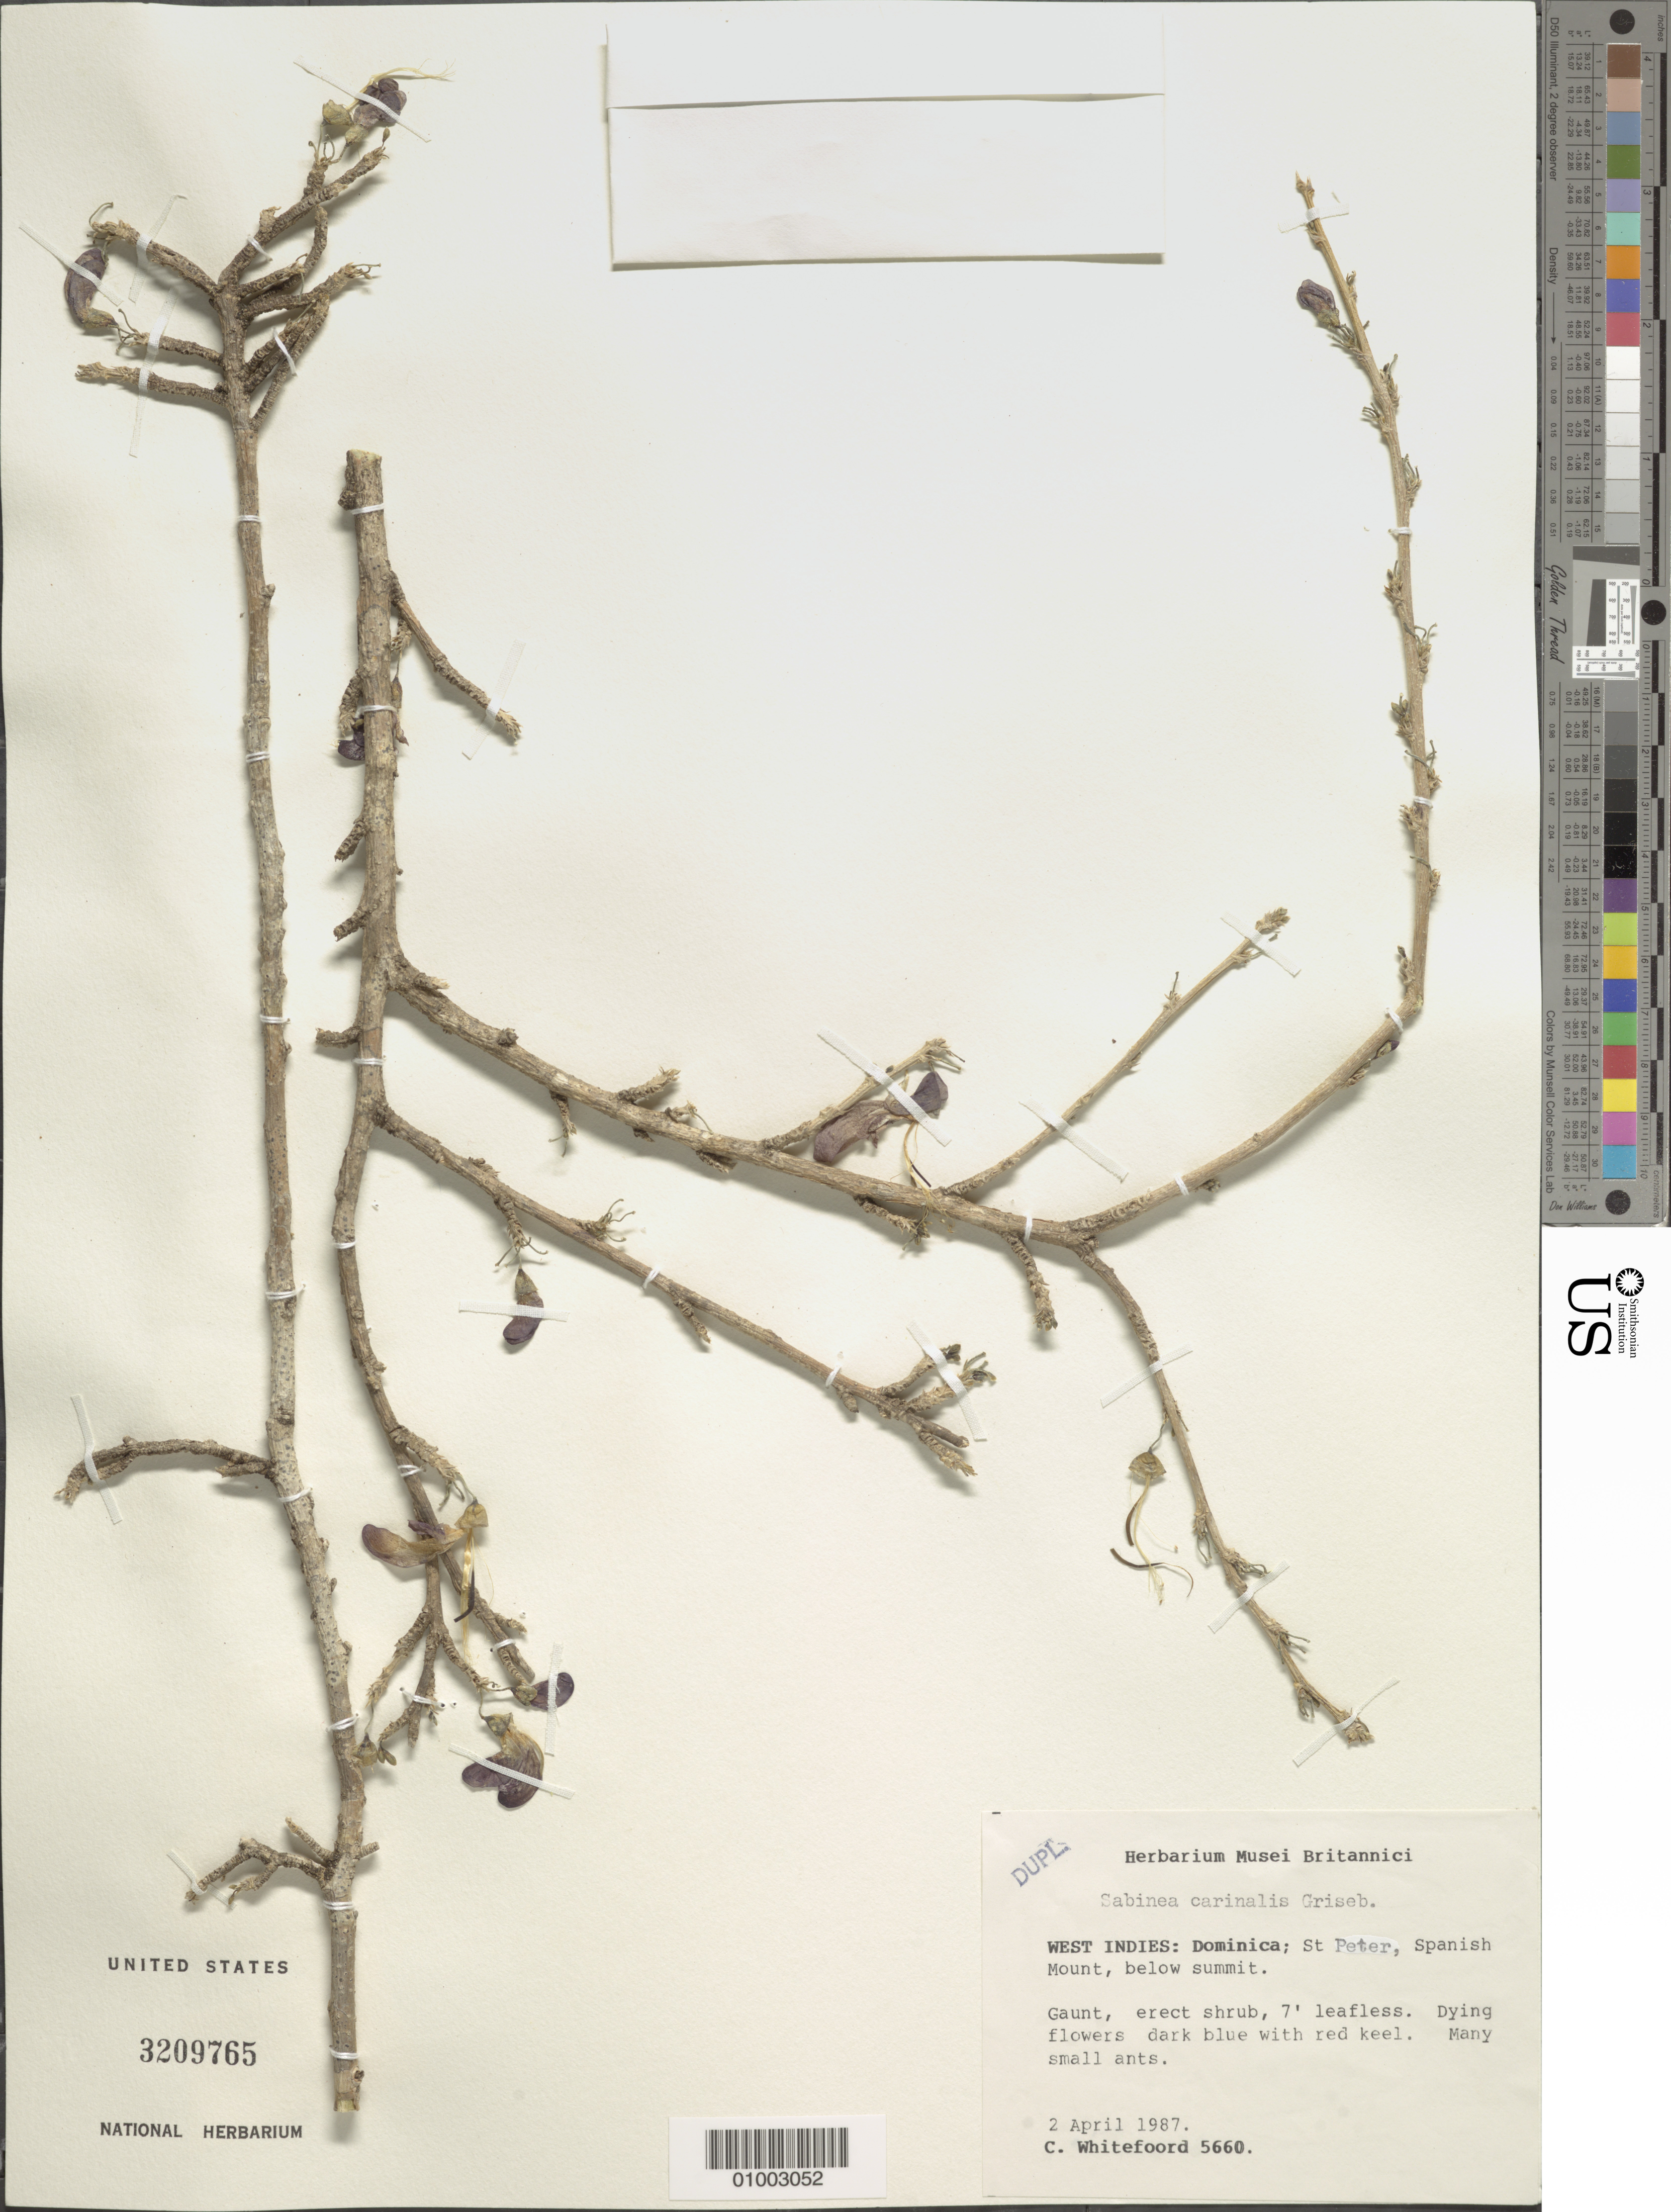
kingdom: Plantae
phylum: Tracheophyta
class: Magnoliopsida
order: Fabales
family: Fabaceae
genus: Poitea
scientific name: Poitea carinalis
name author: (Griseb.) Lavin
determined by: Strong, Mark T., (BOT), Smithsonian Institution - National Museum of Natural History (UNITED STATES)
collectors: C. Whitefoord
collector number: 5660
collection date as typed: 02 Apr 1987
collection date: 1987-04-02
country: Dominica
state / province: St. Peter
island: Dominica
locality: Spanish Mount, below summit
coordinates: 0 N, 0 E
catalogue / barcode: US 3209765